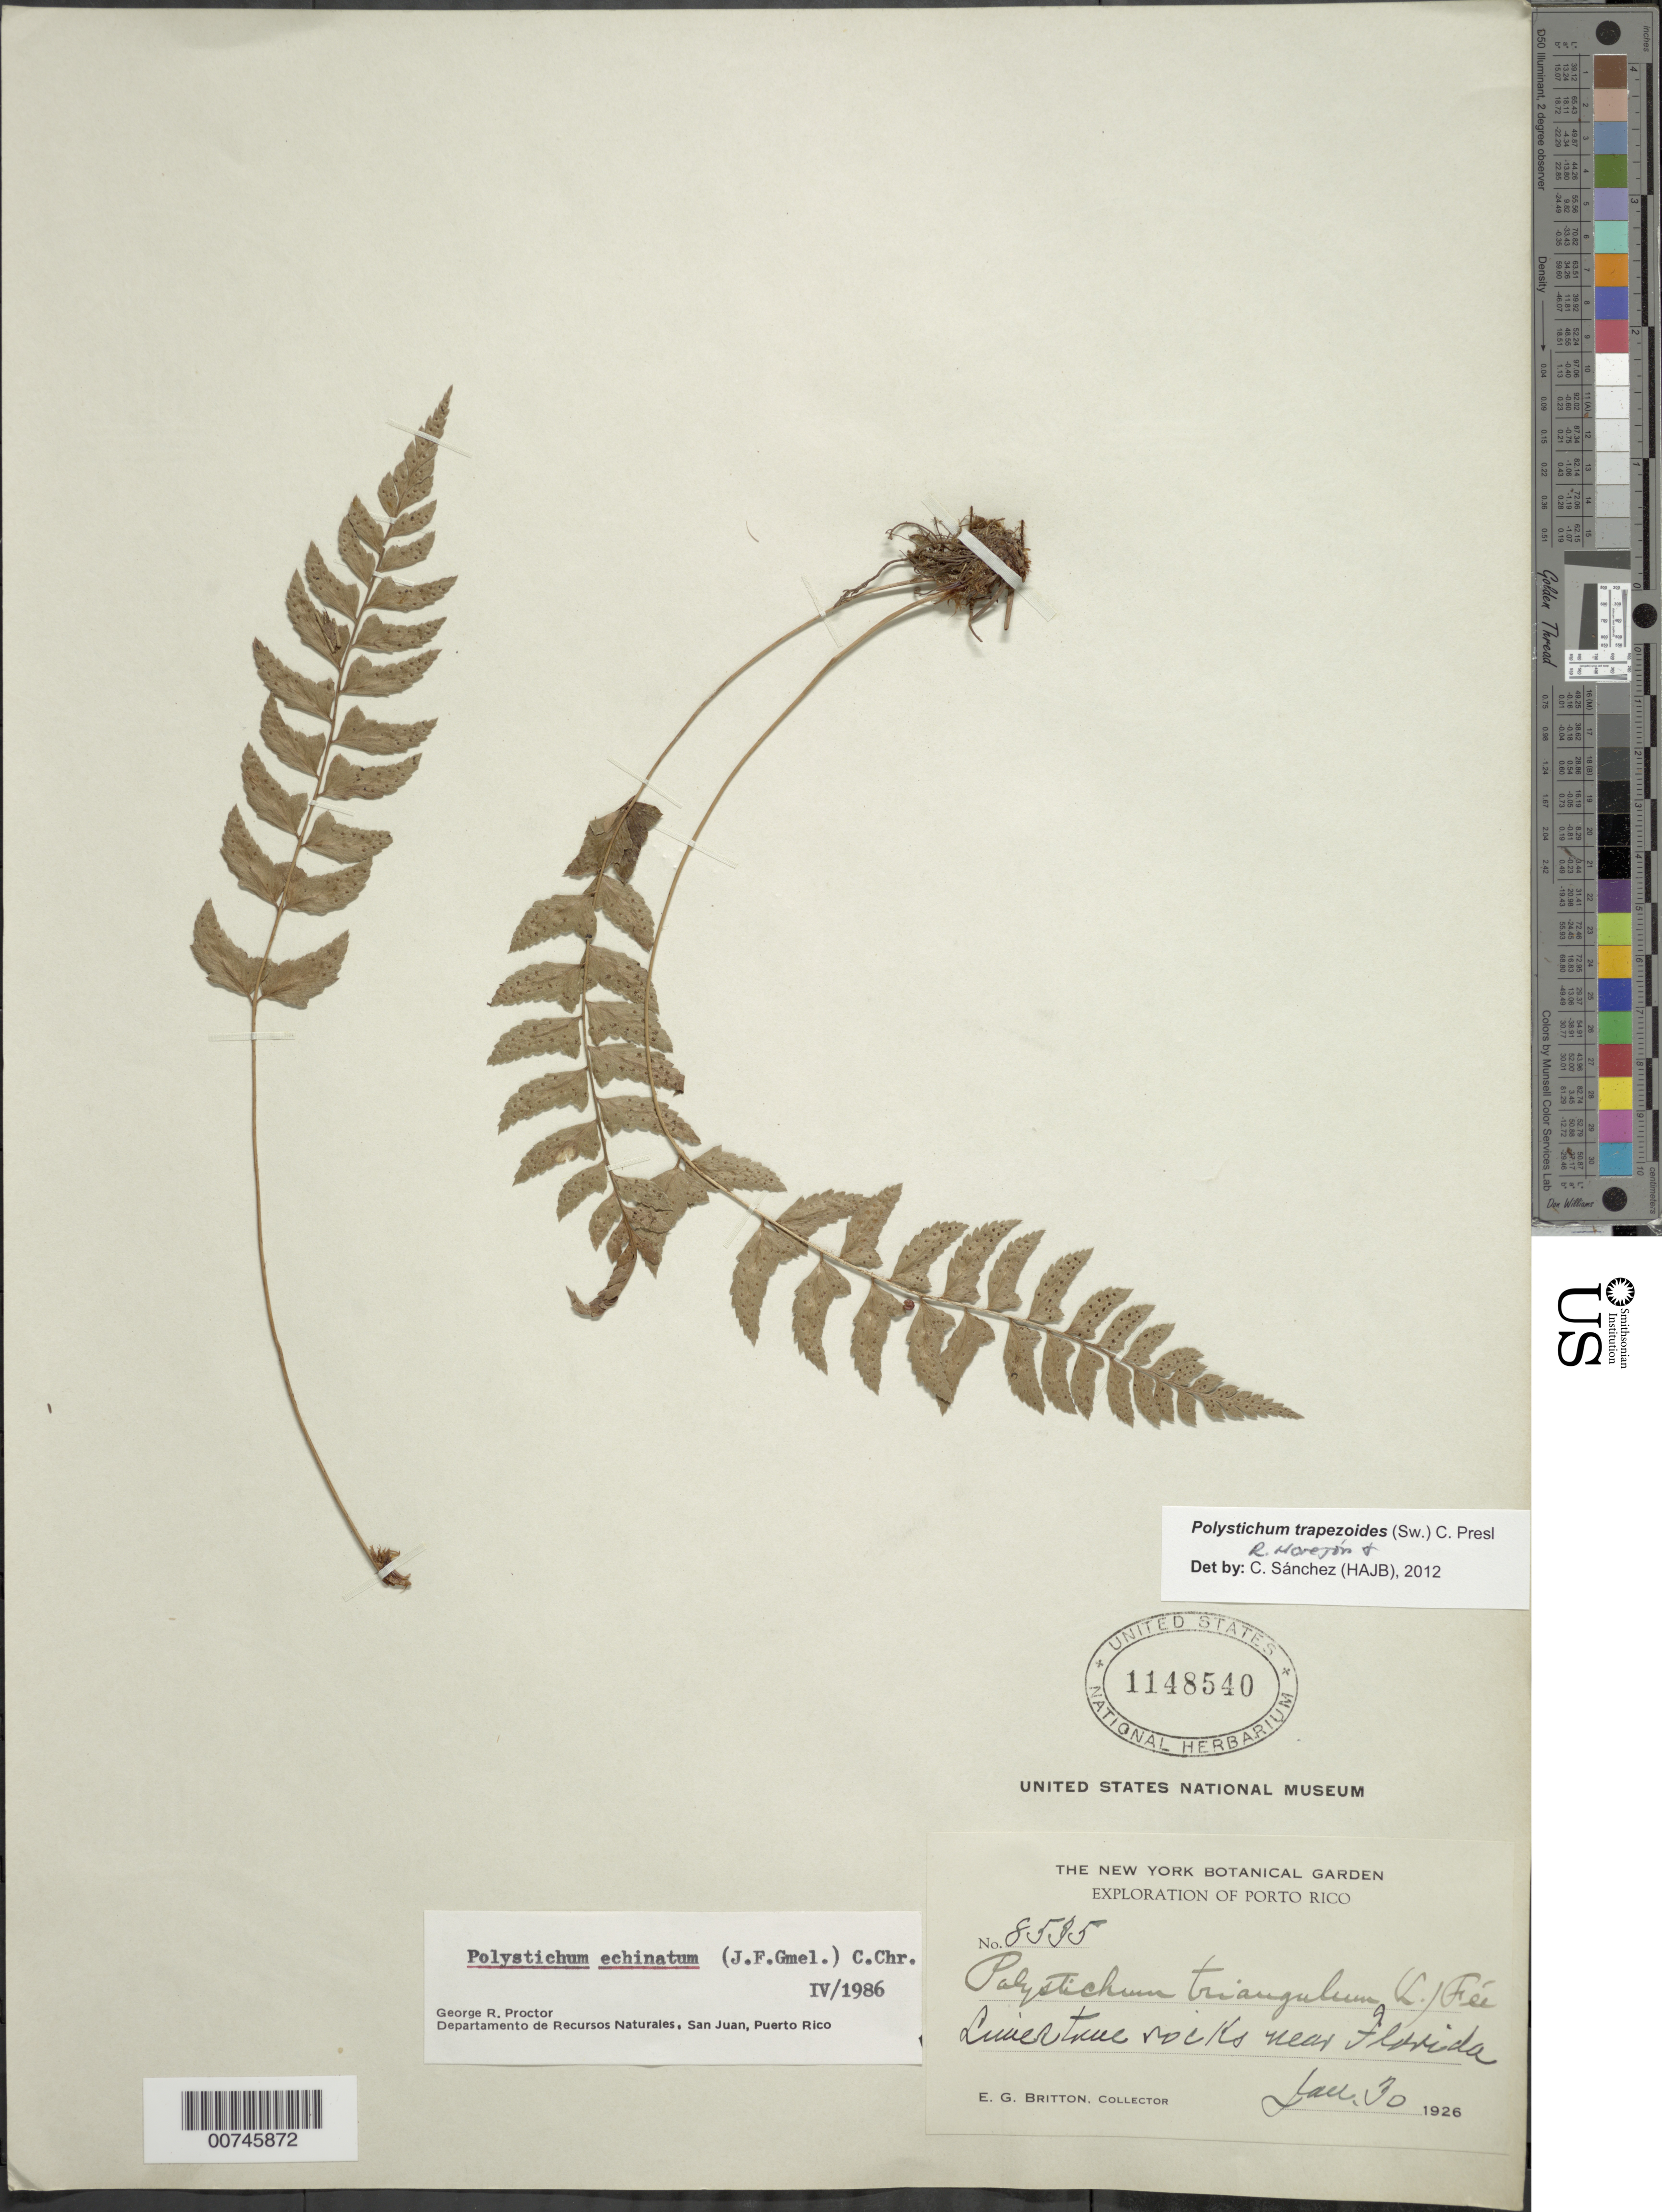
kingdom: Plantae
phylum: Tracheophyta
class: Polypodiopsida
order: Polypodiales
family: Dryopteridaceae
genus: Polystichum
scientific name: Polystichum trapezoides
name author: (Sw.) C. Presl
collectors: E. G. Britton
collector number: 8535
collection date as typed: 30 Jan 1926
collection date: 1926-01-30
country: Puerto Rico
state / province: Florida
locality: Near Florida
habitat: Limestone rocks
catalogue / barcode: US 1148540